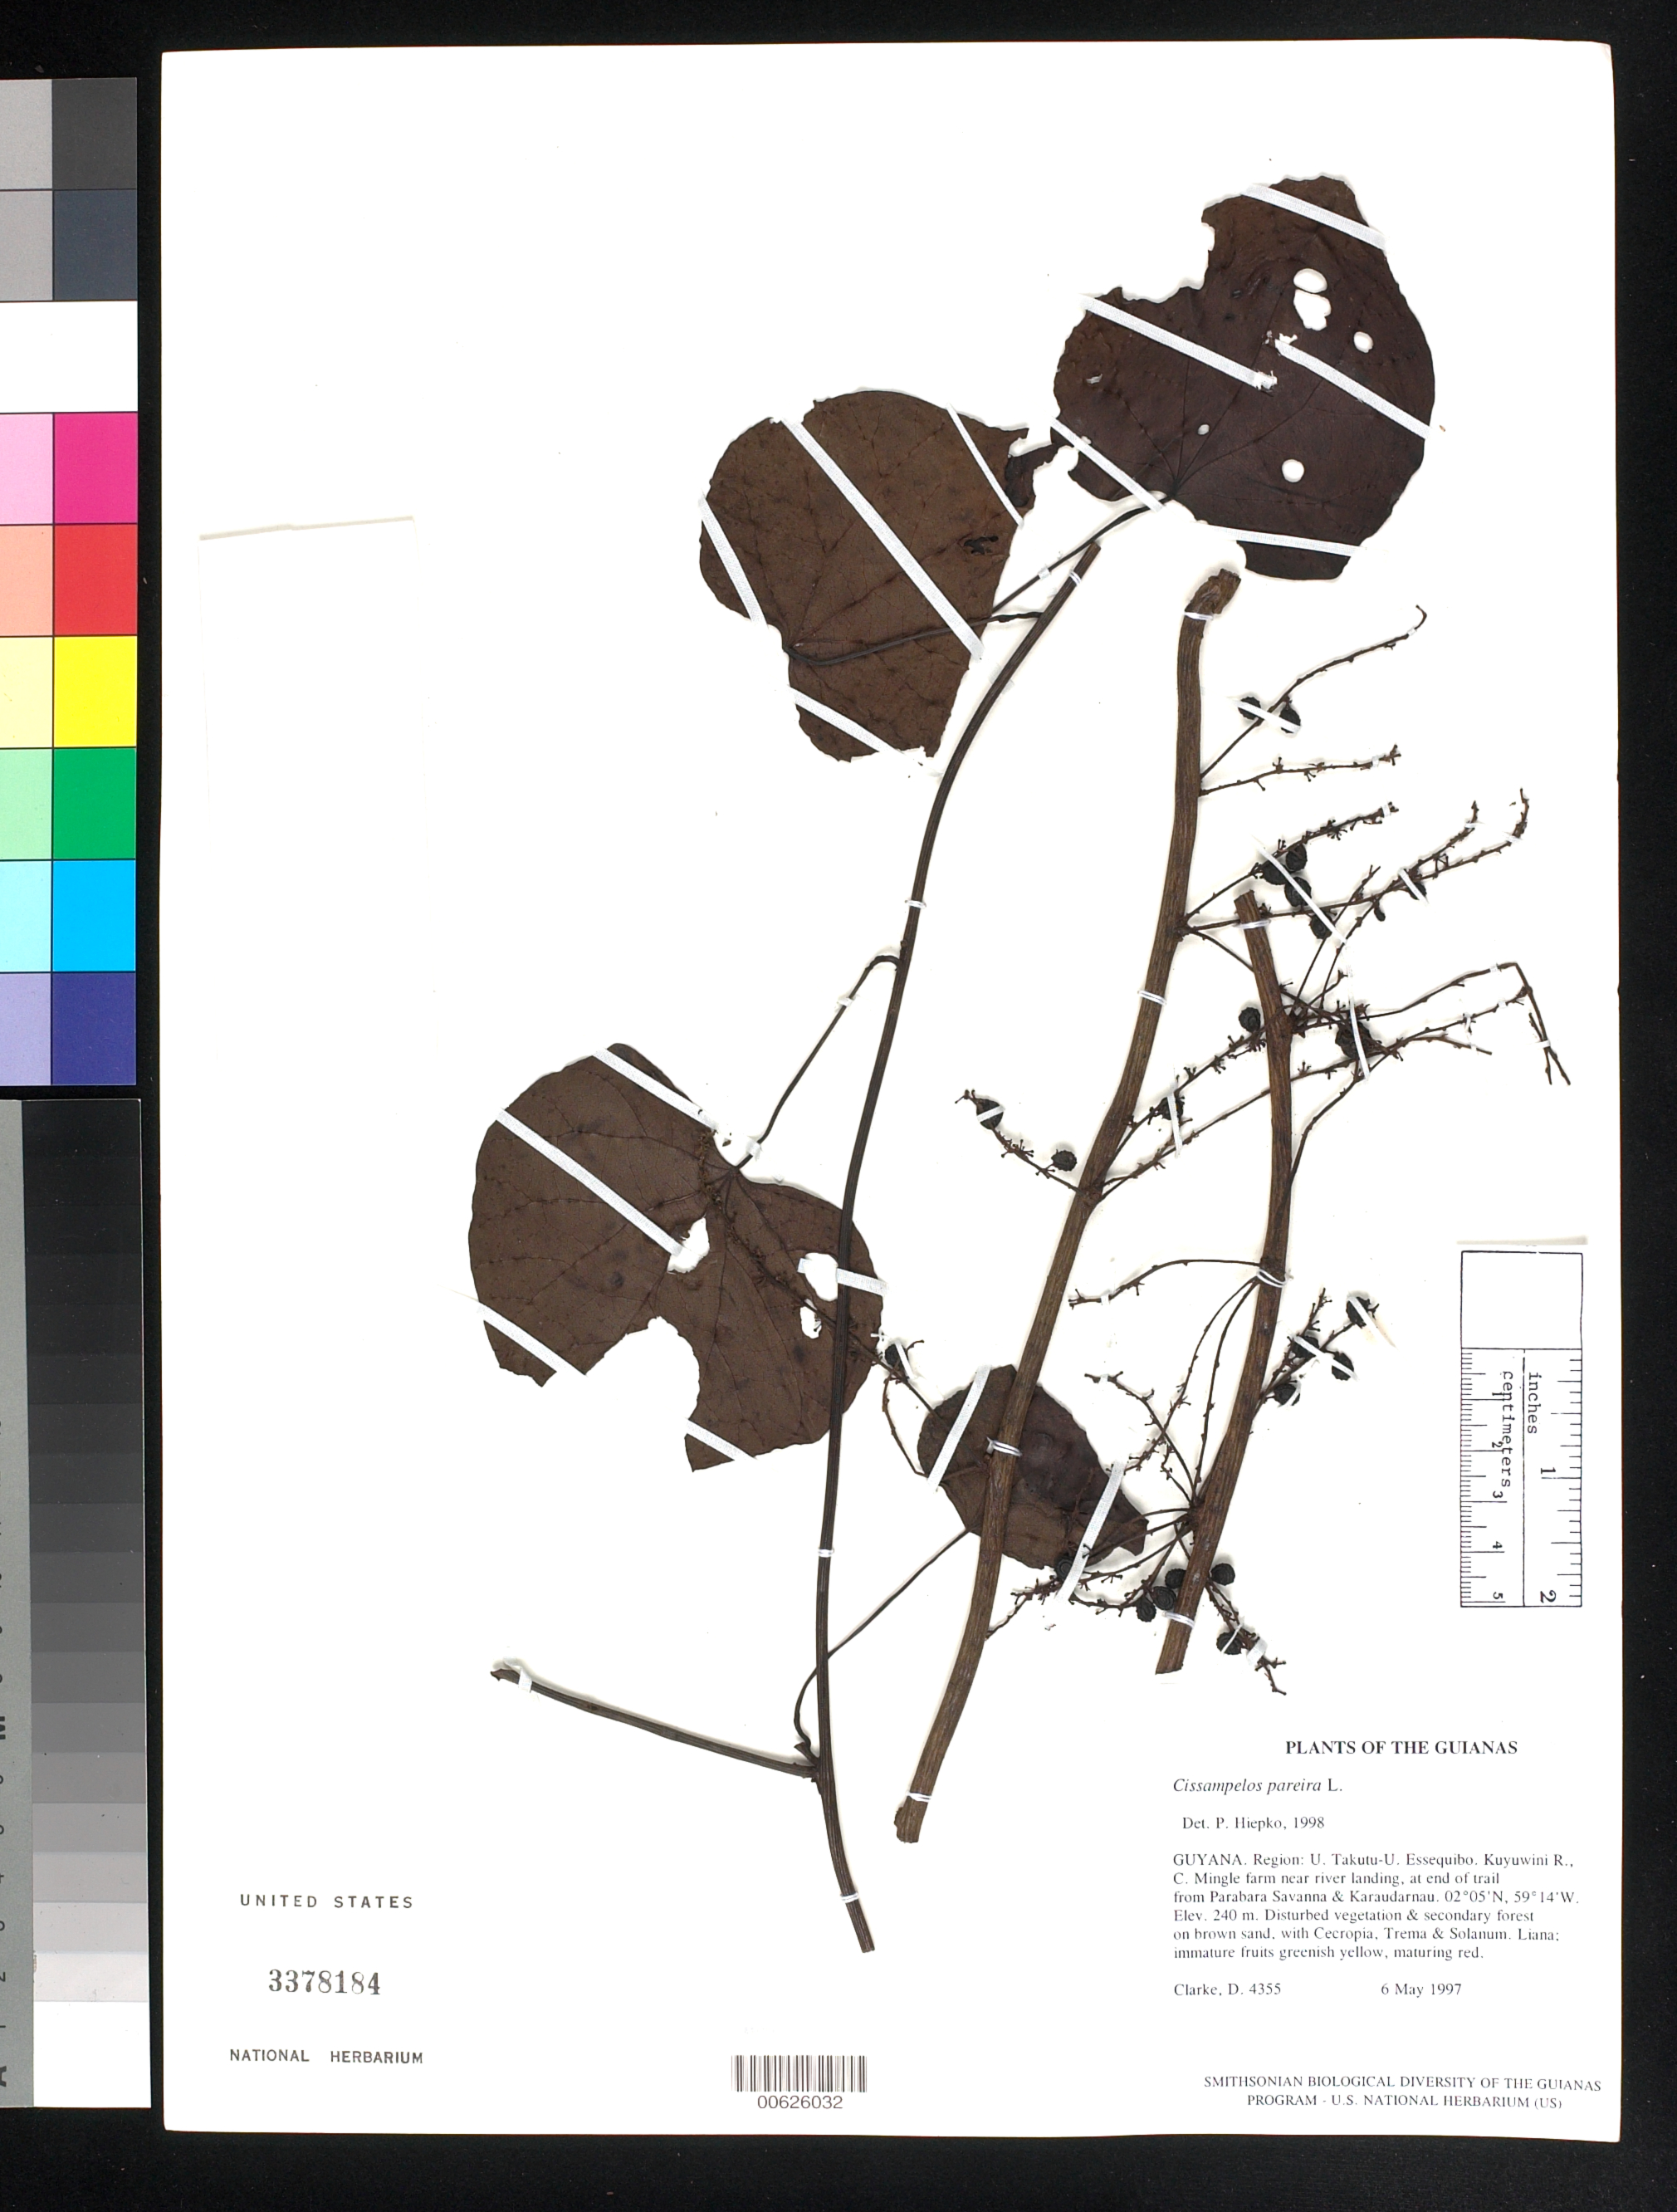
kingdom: Plantae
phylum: Tracheophyta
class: Magnoliopsida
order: Ranunculales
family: Menispermaceae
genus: Cissampelos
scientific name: Cissampelos pareira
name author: L.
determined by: Hiepko, P. H.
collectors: H. D. Clarke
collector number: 4355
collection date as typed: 6 May 1997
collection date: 1997-05-06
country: Guyana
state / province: U. Takutu-U. Essequibo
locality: Kuyuwini R., C. Mingle farm near river landing, at end of trail from Parabara Savanna & Karaudarnau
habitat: Disturbed vegetation & secondary forest on brown sand, with Cecropia, Trema & Solanum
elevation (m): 240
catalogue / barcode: US 3378184